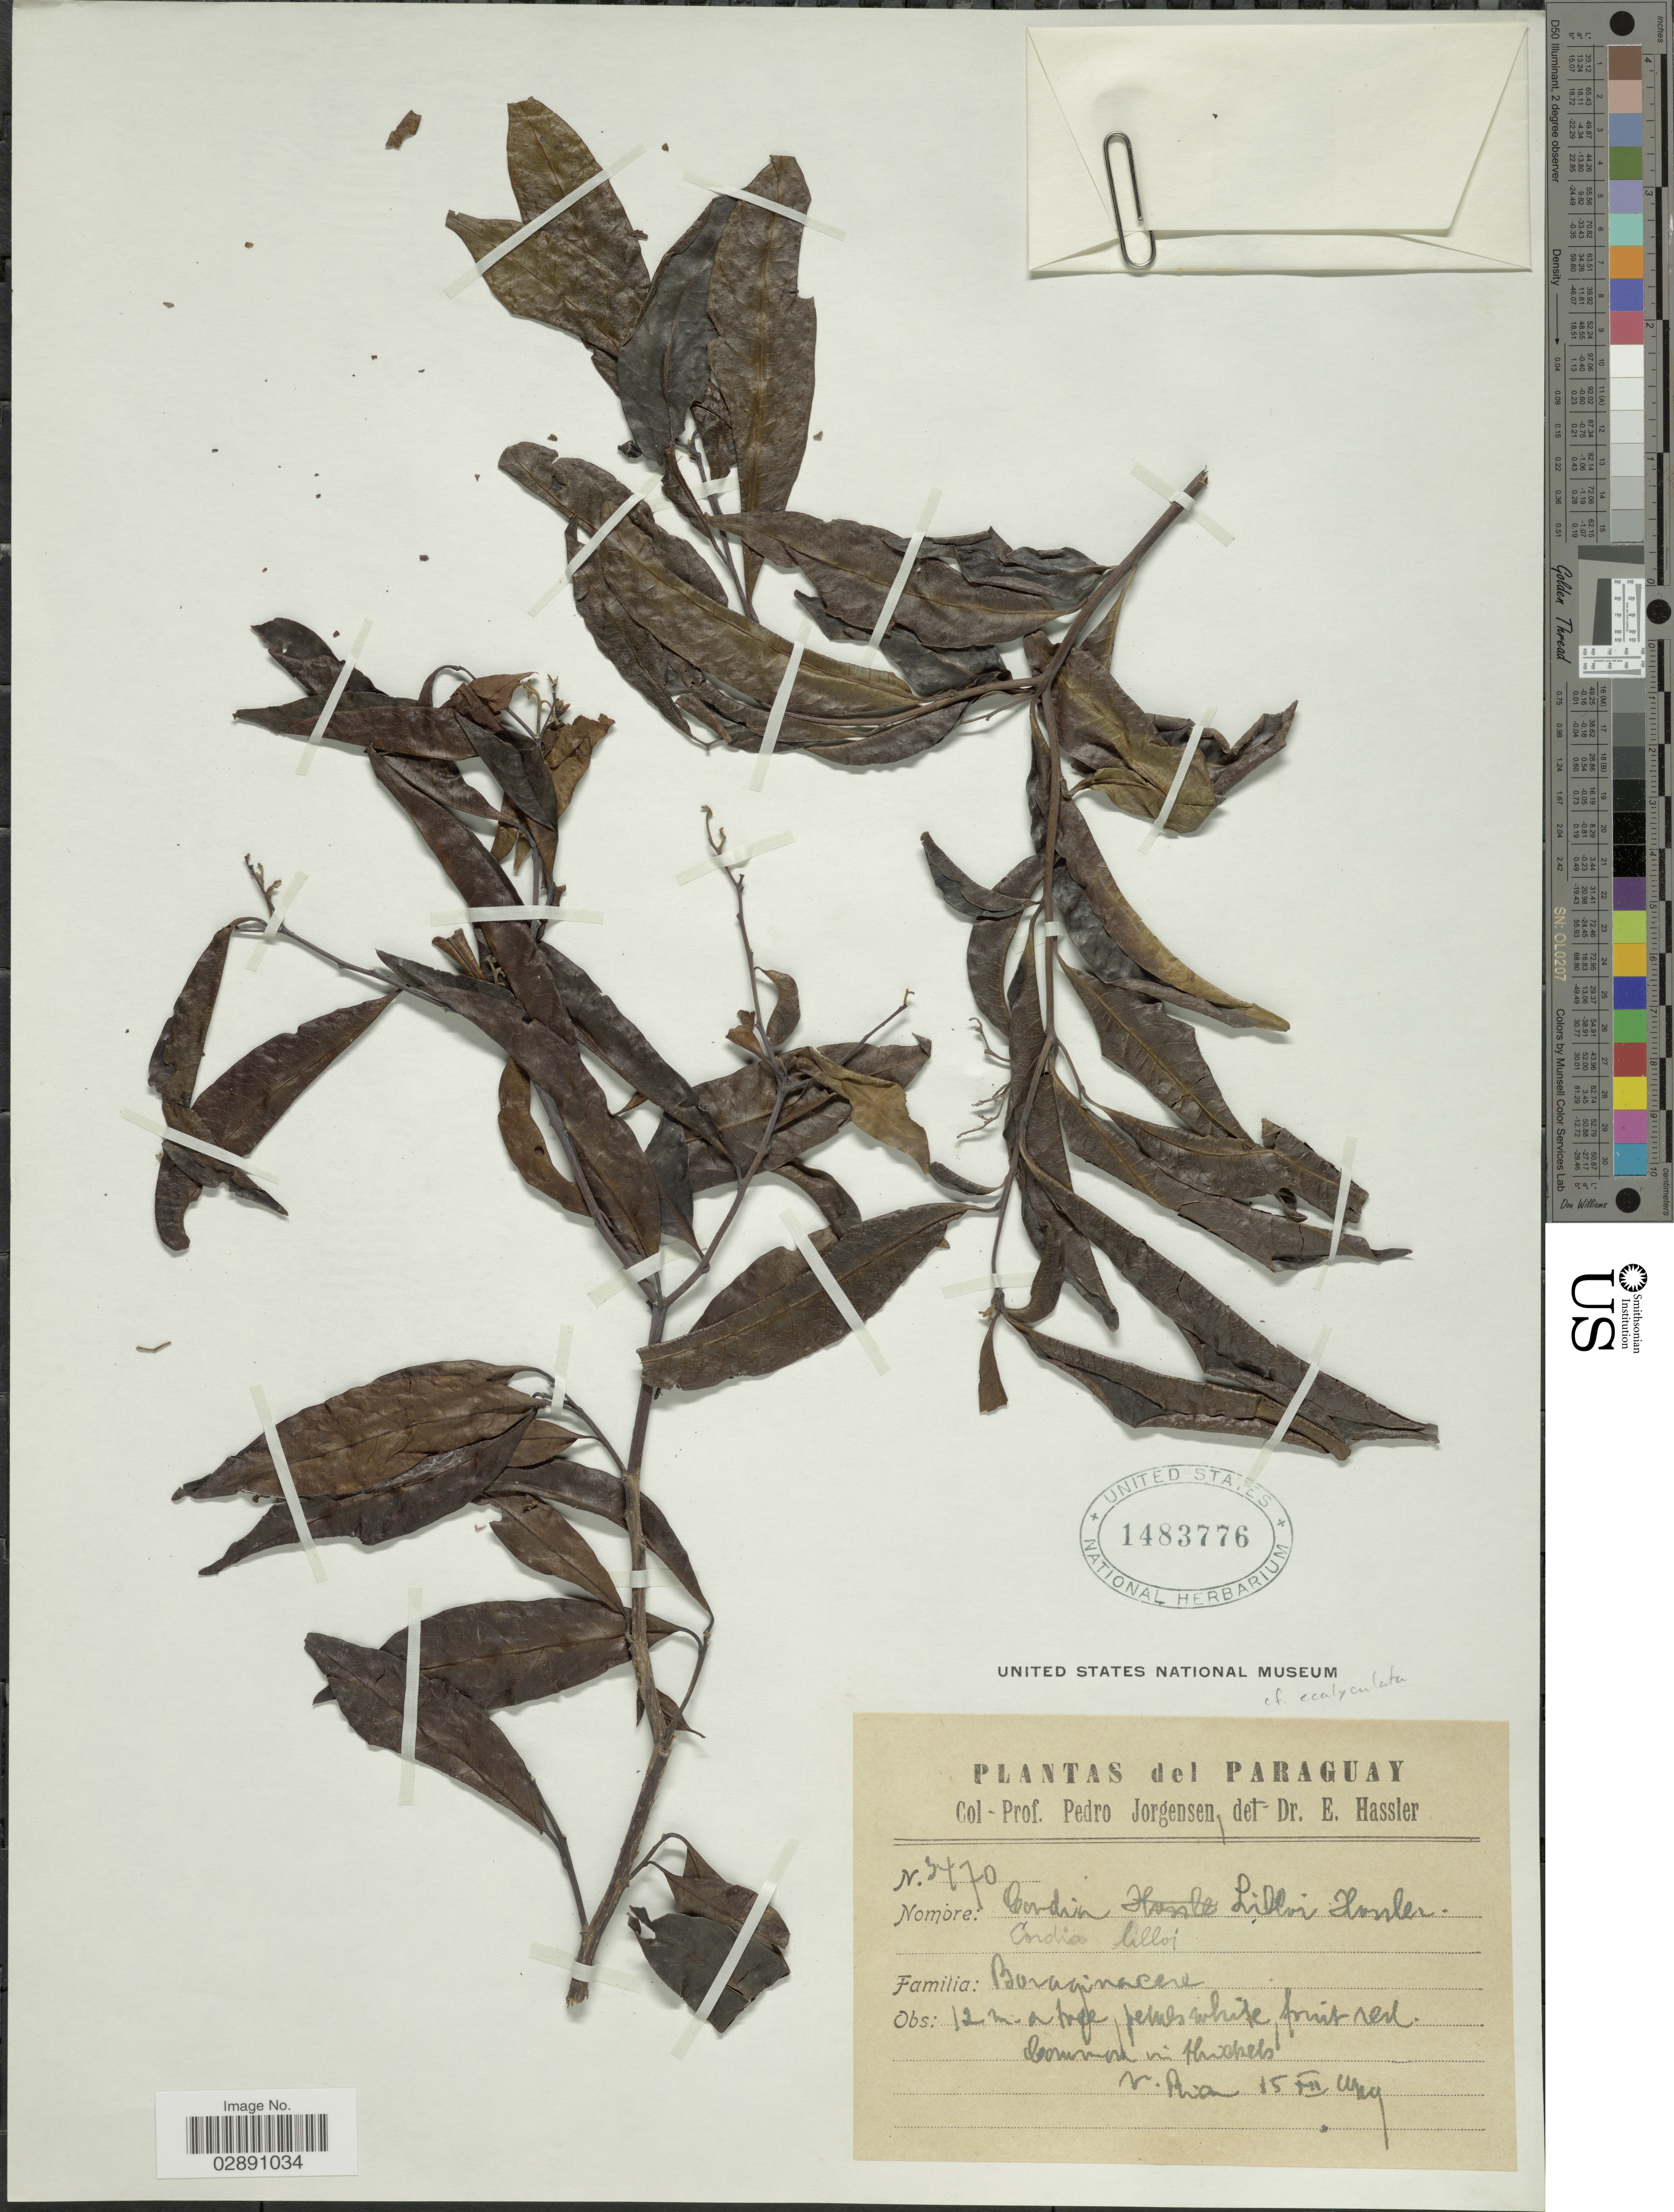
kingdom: Plantae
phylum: Tracheophyta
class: Magnoliopsida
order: Boraginales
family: Cordiaceae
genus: Cordia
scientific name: Cordia ecalyculata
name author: Vell.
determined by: Taroda, N.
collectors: P. Jörgensen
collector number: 3470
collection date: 1919-12-15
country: Paraguay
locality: V. Rica.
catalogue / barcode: US 1483776